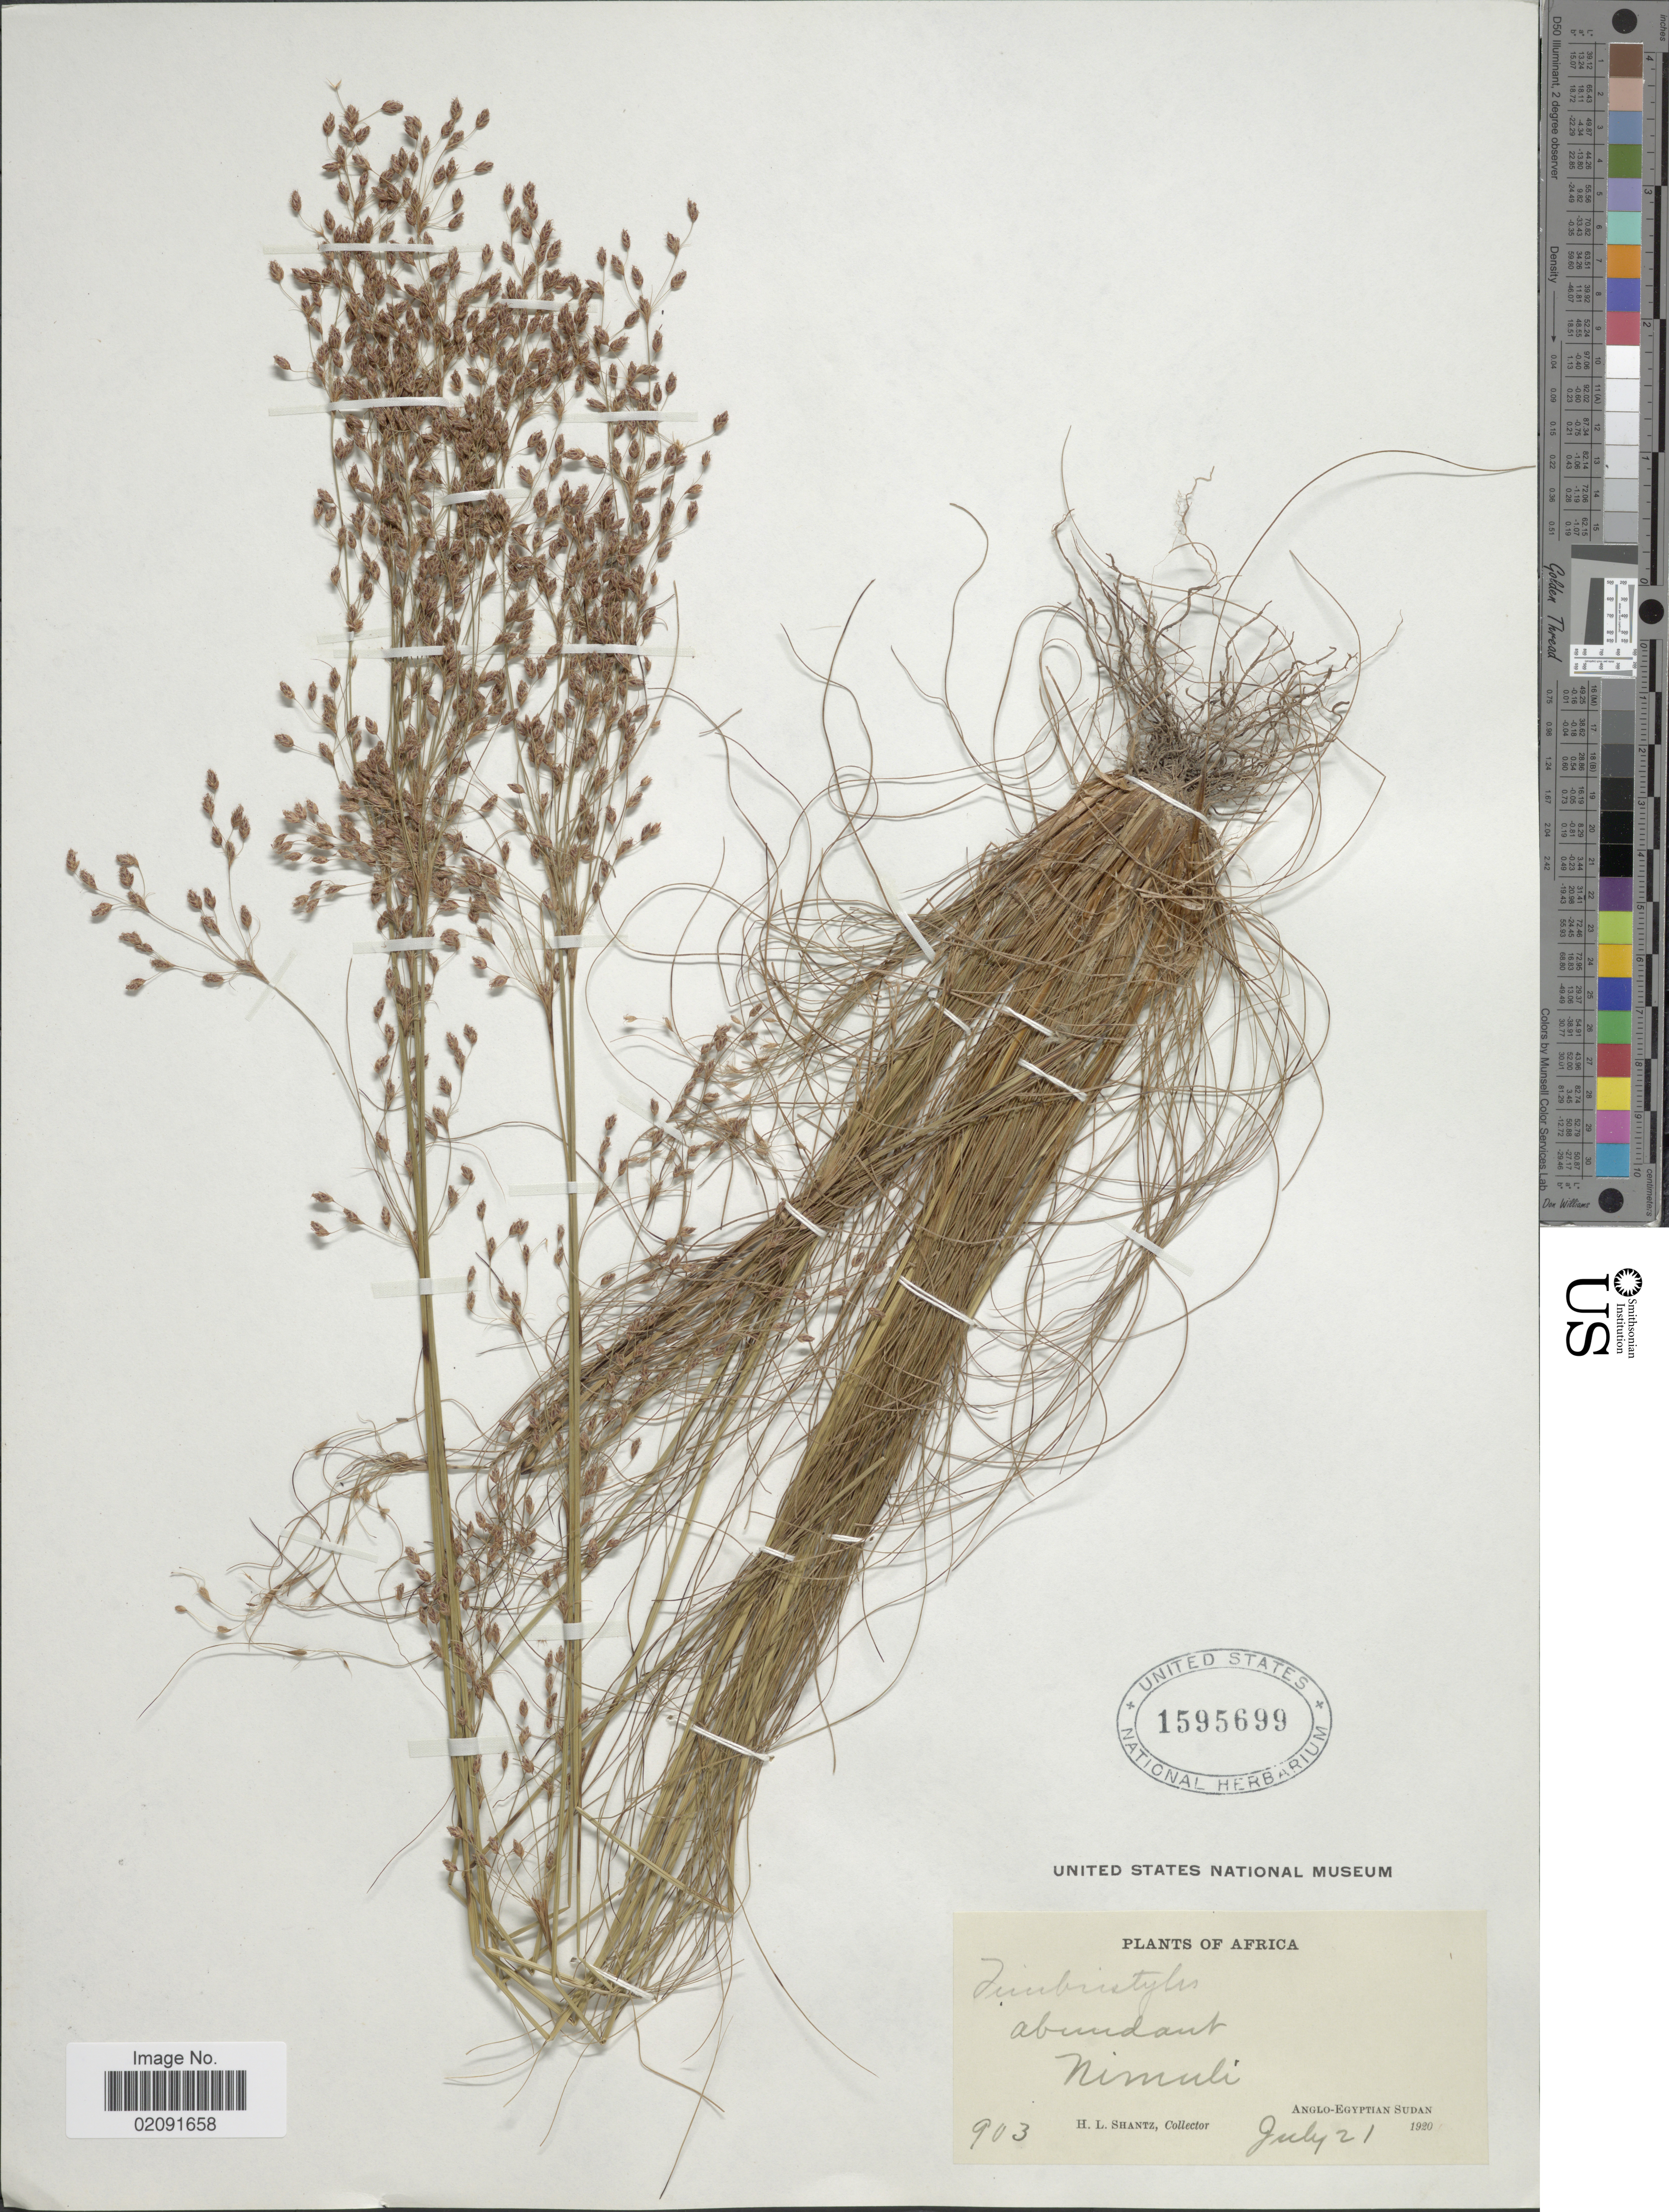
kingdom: Plantae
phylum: Tracheophyta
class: Liliopsida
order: Poales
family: Cyperaceae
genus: Bulbostylis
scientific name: Bulbostylis abortiva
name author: (Steud.) C.B. Clarke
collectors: H. Shantz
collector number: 903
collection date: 1920-07-21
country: South Sudan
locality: Africa. Nimuli. Anglo-Egyptian Sudan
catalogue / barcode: US 1595699